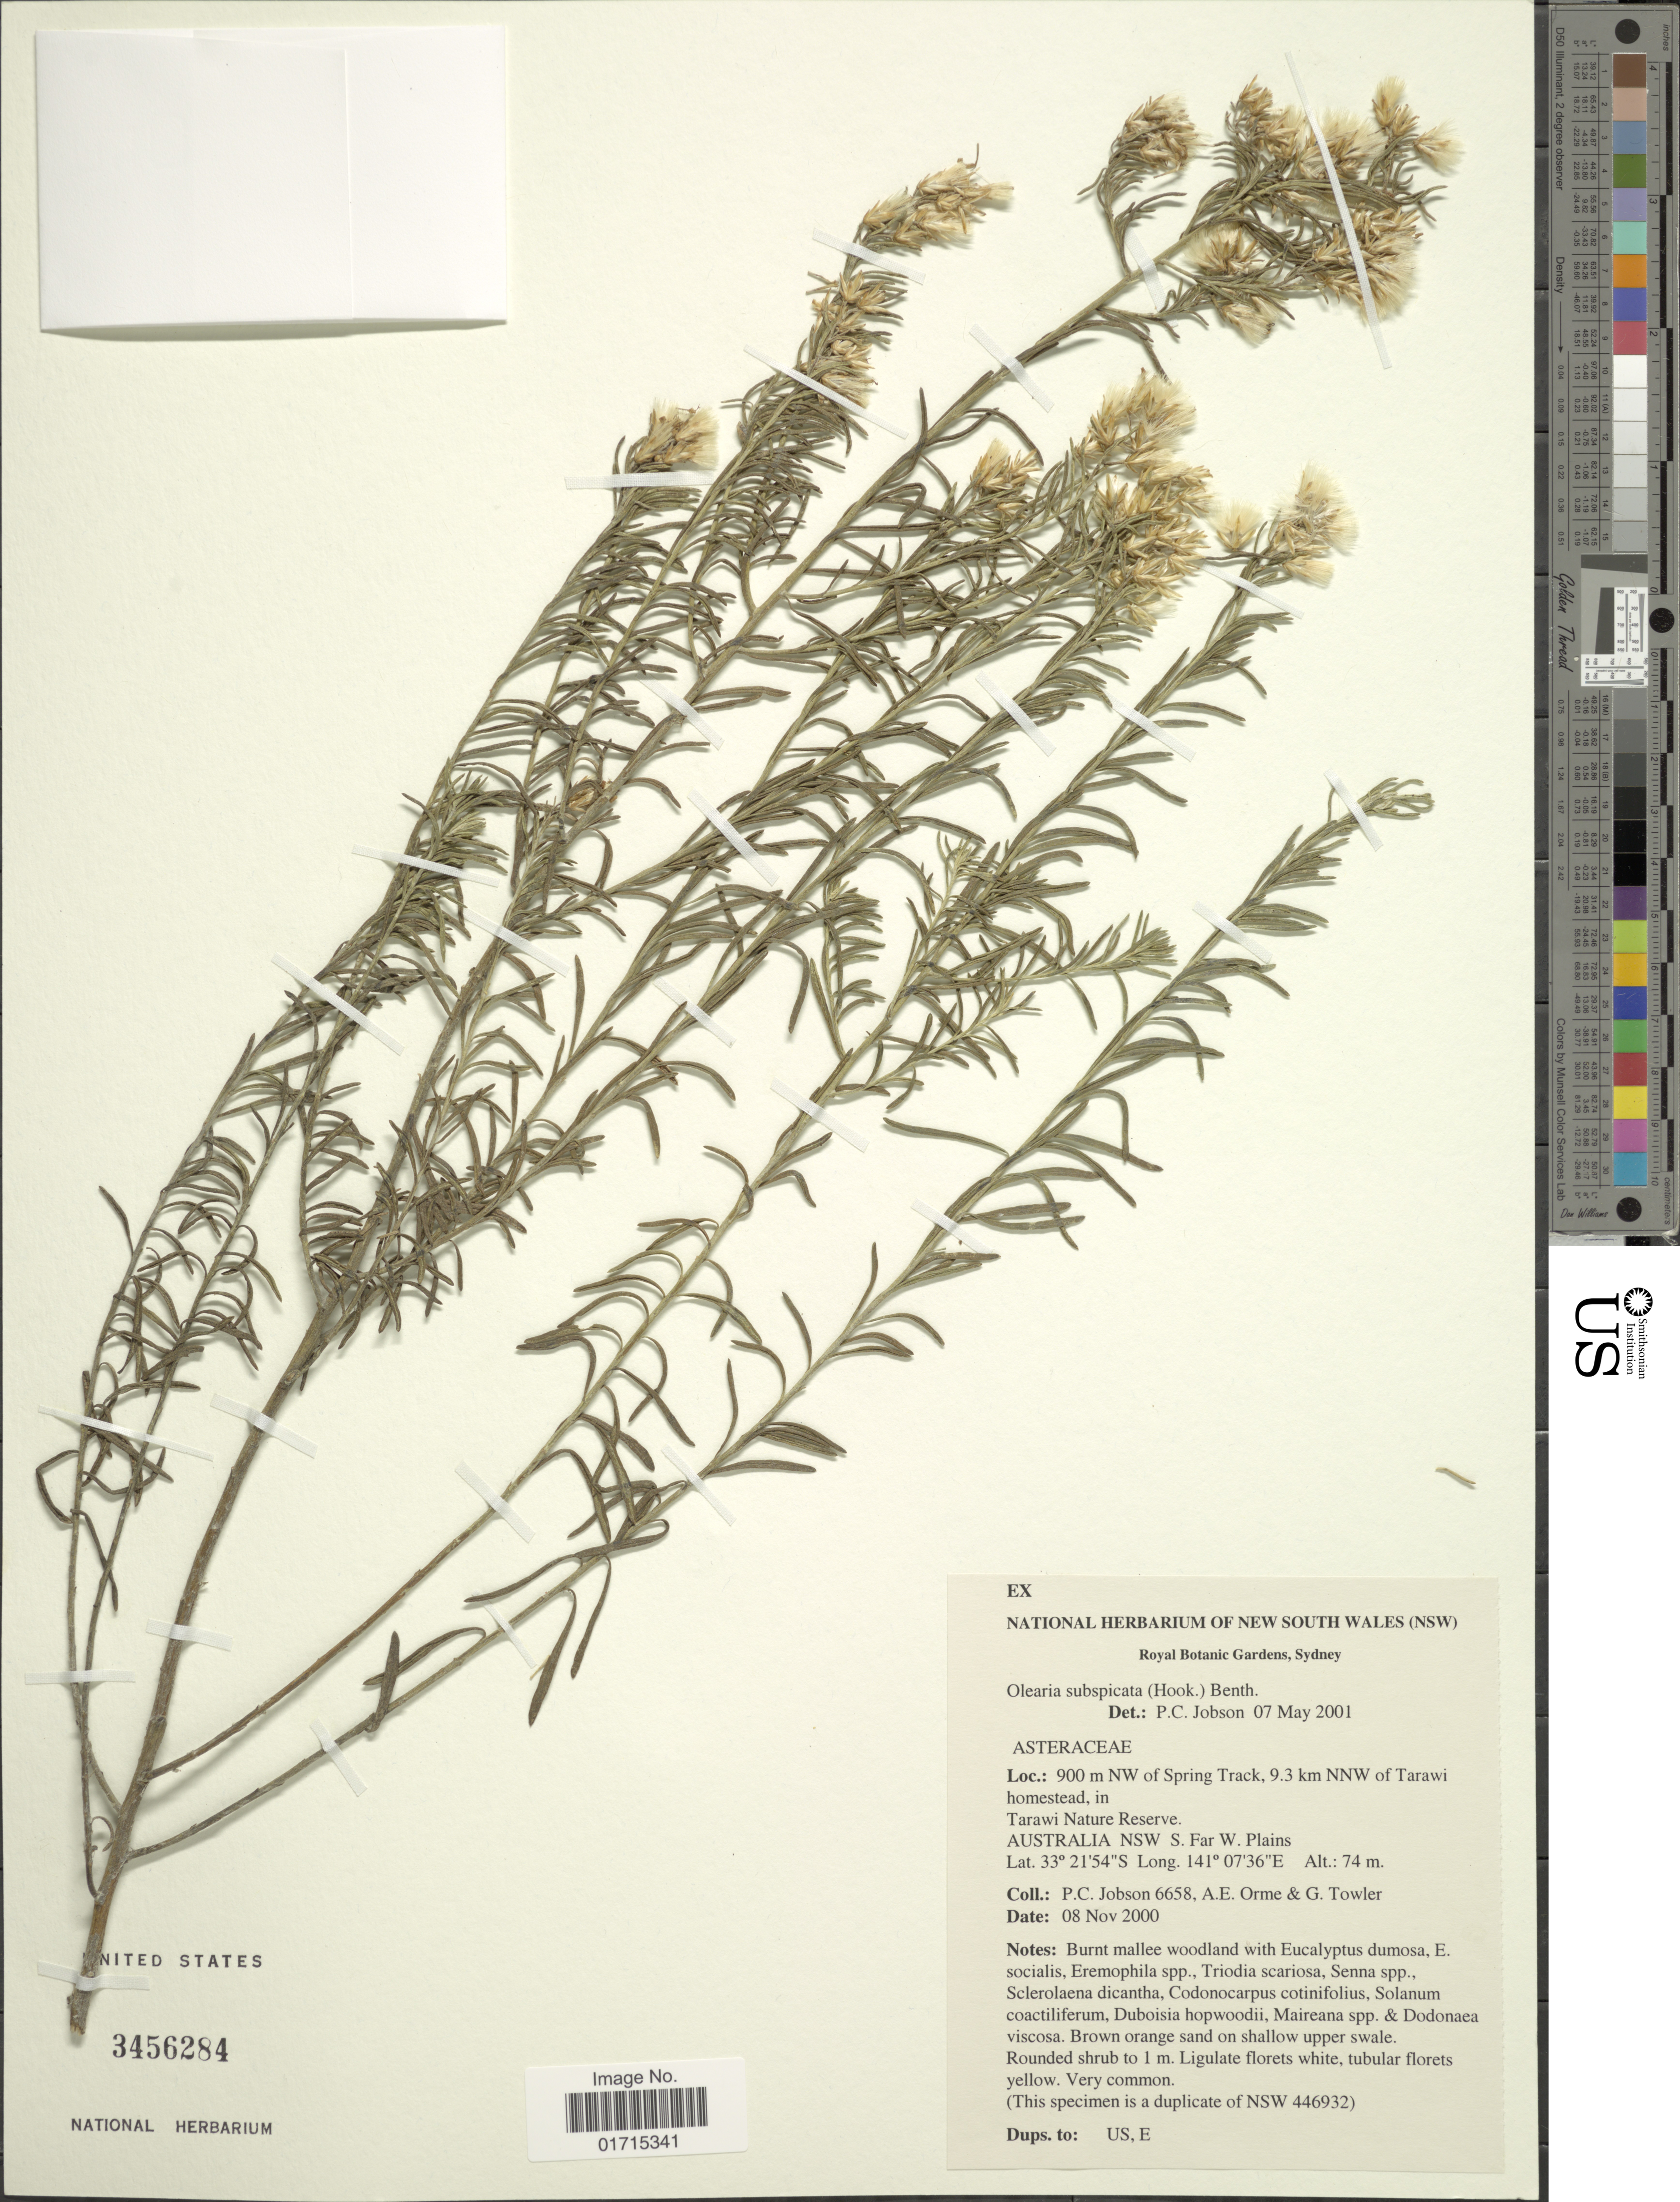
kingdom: Plantae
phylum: Tracheophyta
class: Magnoliopsida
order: Asterales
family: Asteraceae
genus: Olearia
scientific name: Olearia subspicata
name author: (Hook.) Benth.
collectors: P. Jobson, A. Orme & G. Towler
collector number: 6658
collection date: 2000-11-08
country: Australia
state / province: South Australia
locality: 900 m NW of Spring Track, 9.3 km NNW of Tarawi homestead, in Tarawi Nature Reserve. Australia NSW S. Far W. Plains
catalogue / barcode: US 3456284